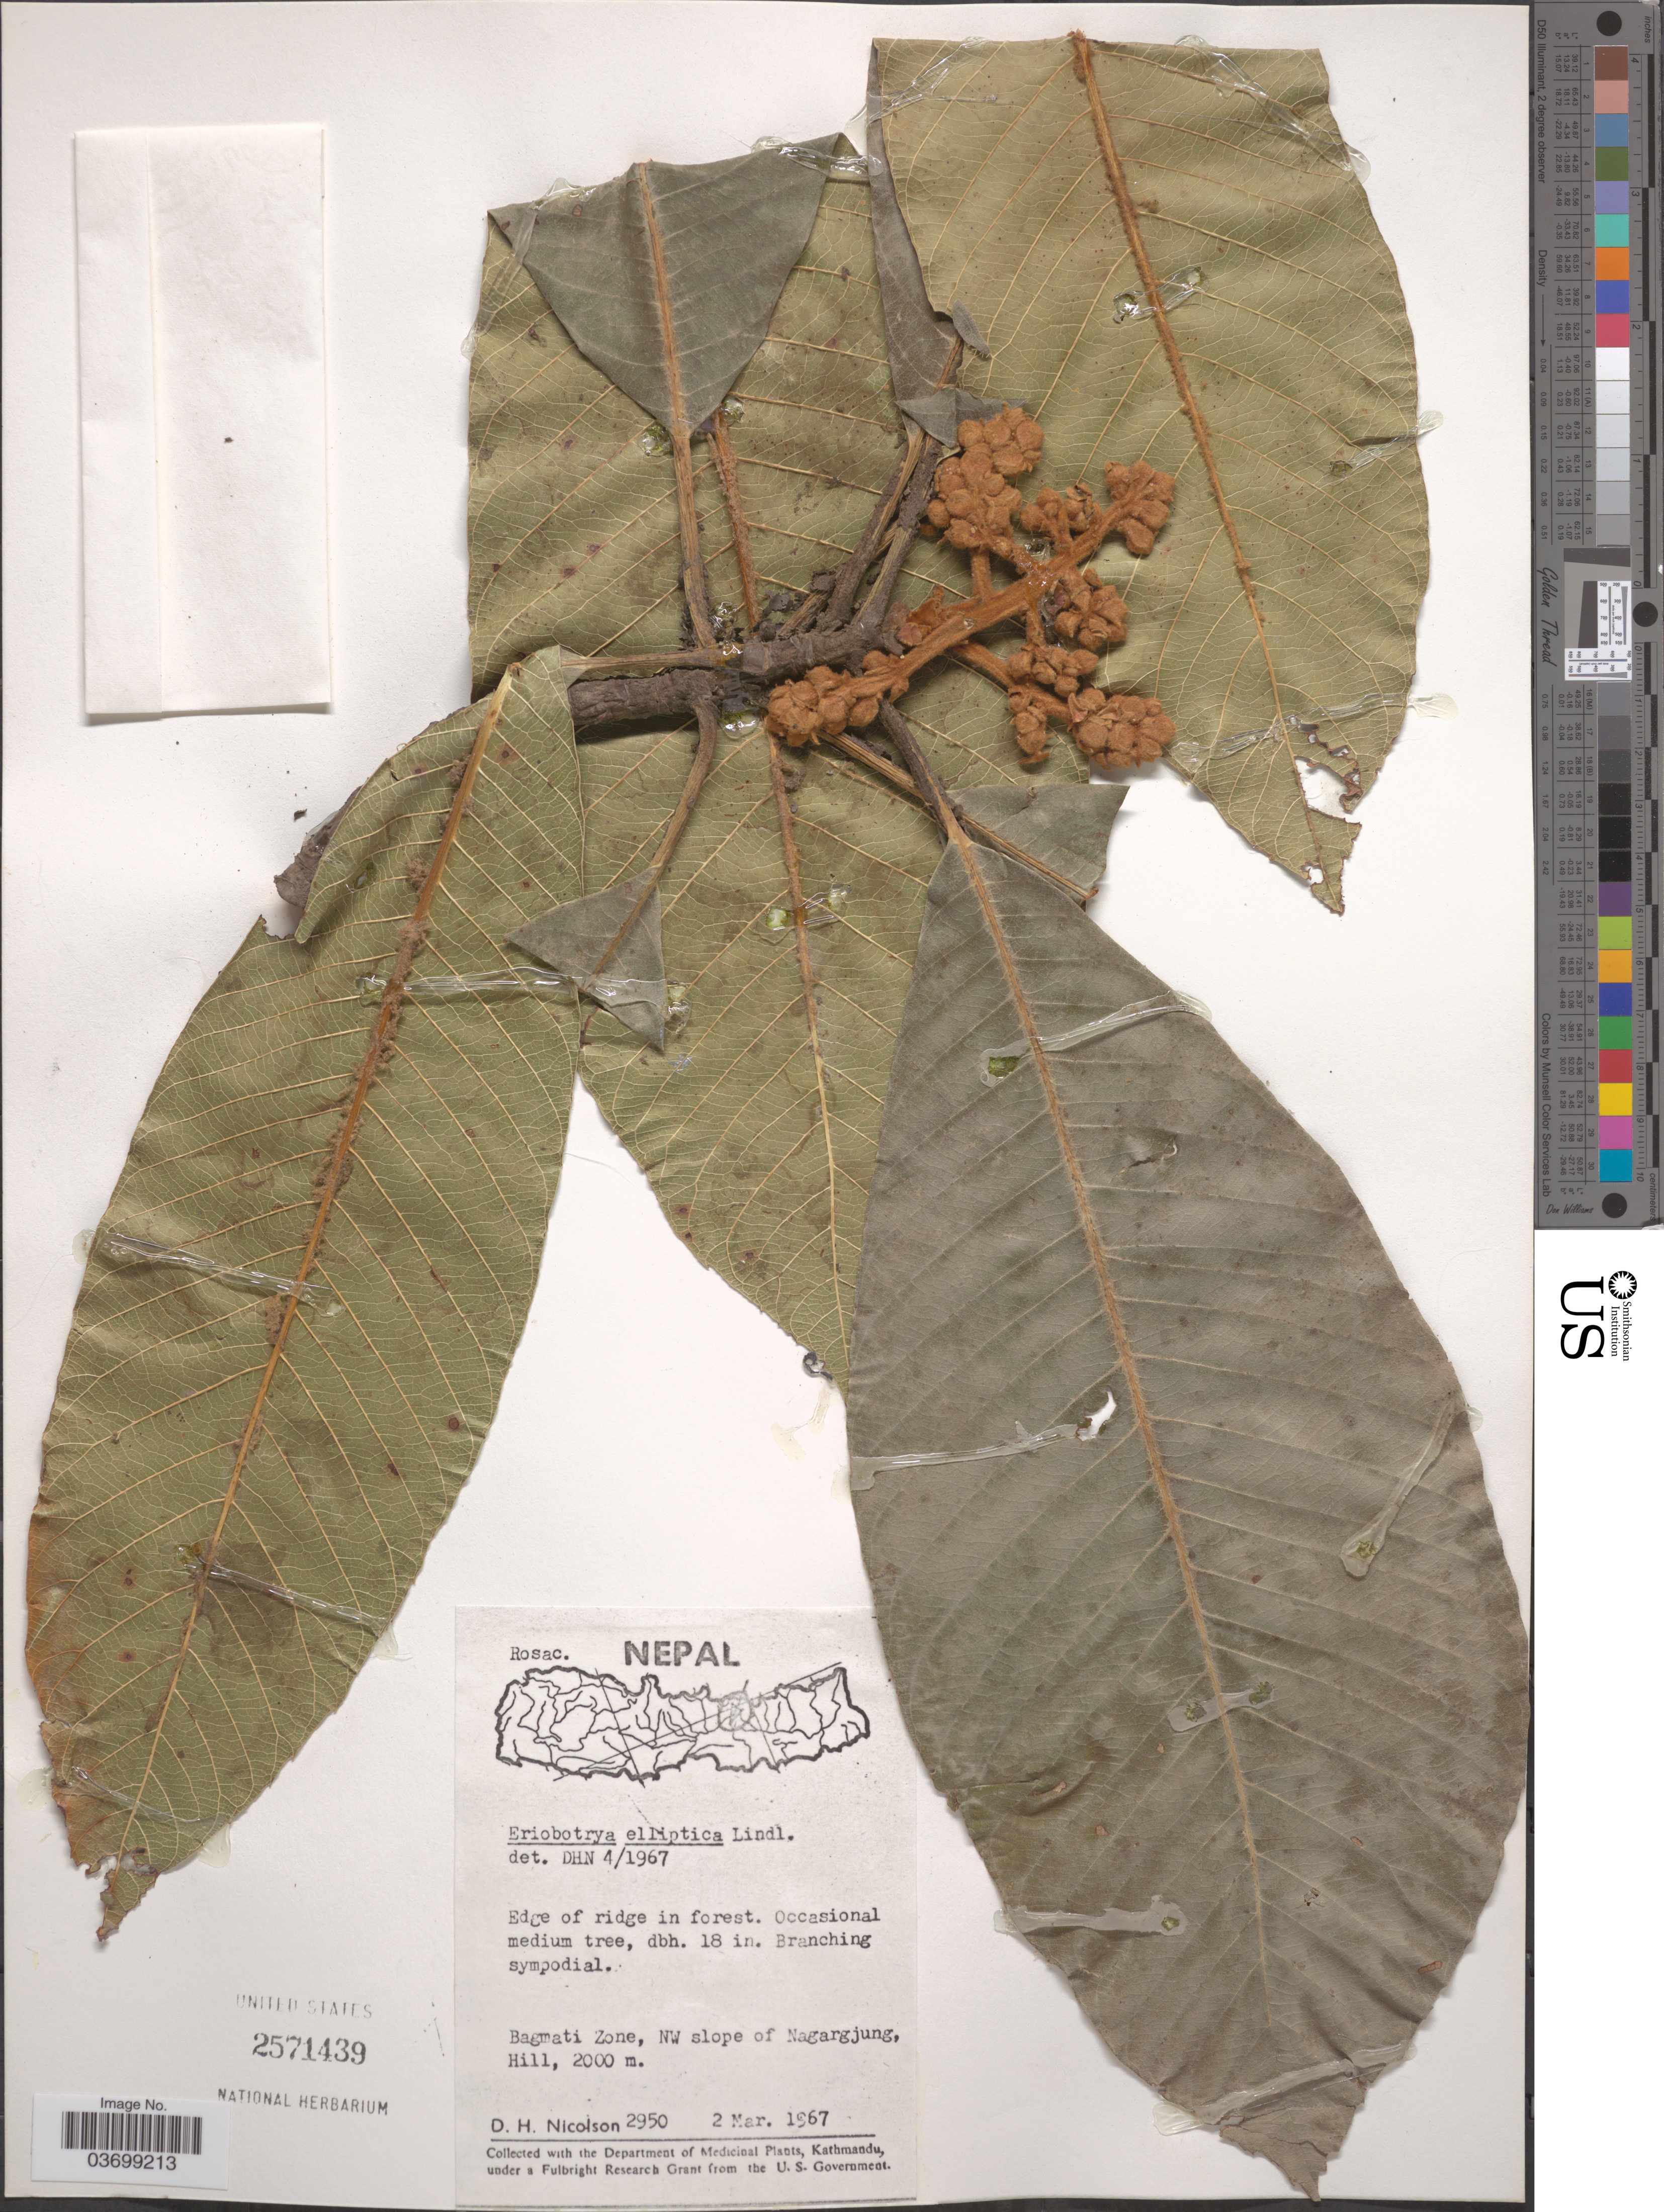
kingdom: Plantae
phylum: Tracheophyta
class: Magnoliopsida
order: Rosales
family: Rosaceae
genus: Rhaphiolepis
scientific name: Rhaphiolepis elliptica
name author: (Lindl.) B.B. Liu & J. Wen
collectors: D. H. Nicolson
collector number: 2950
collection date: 1967-03-02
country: Nepal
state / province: Bagmati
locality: Bagmati Zone, NW slope of Nagargjung, Hill.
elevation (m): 2000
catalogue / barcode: US 2571439